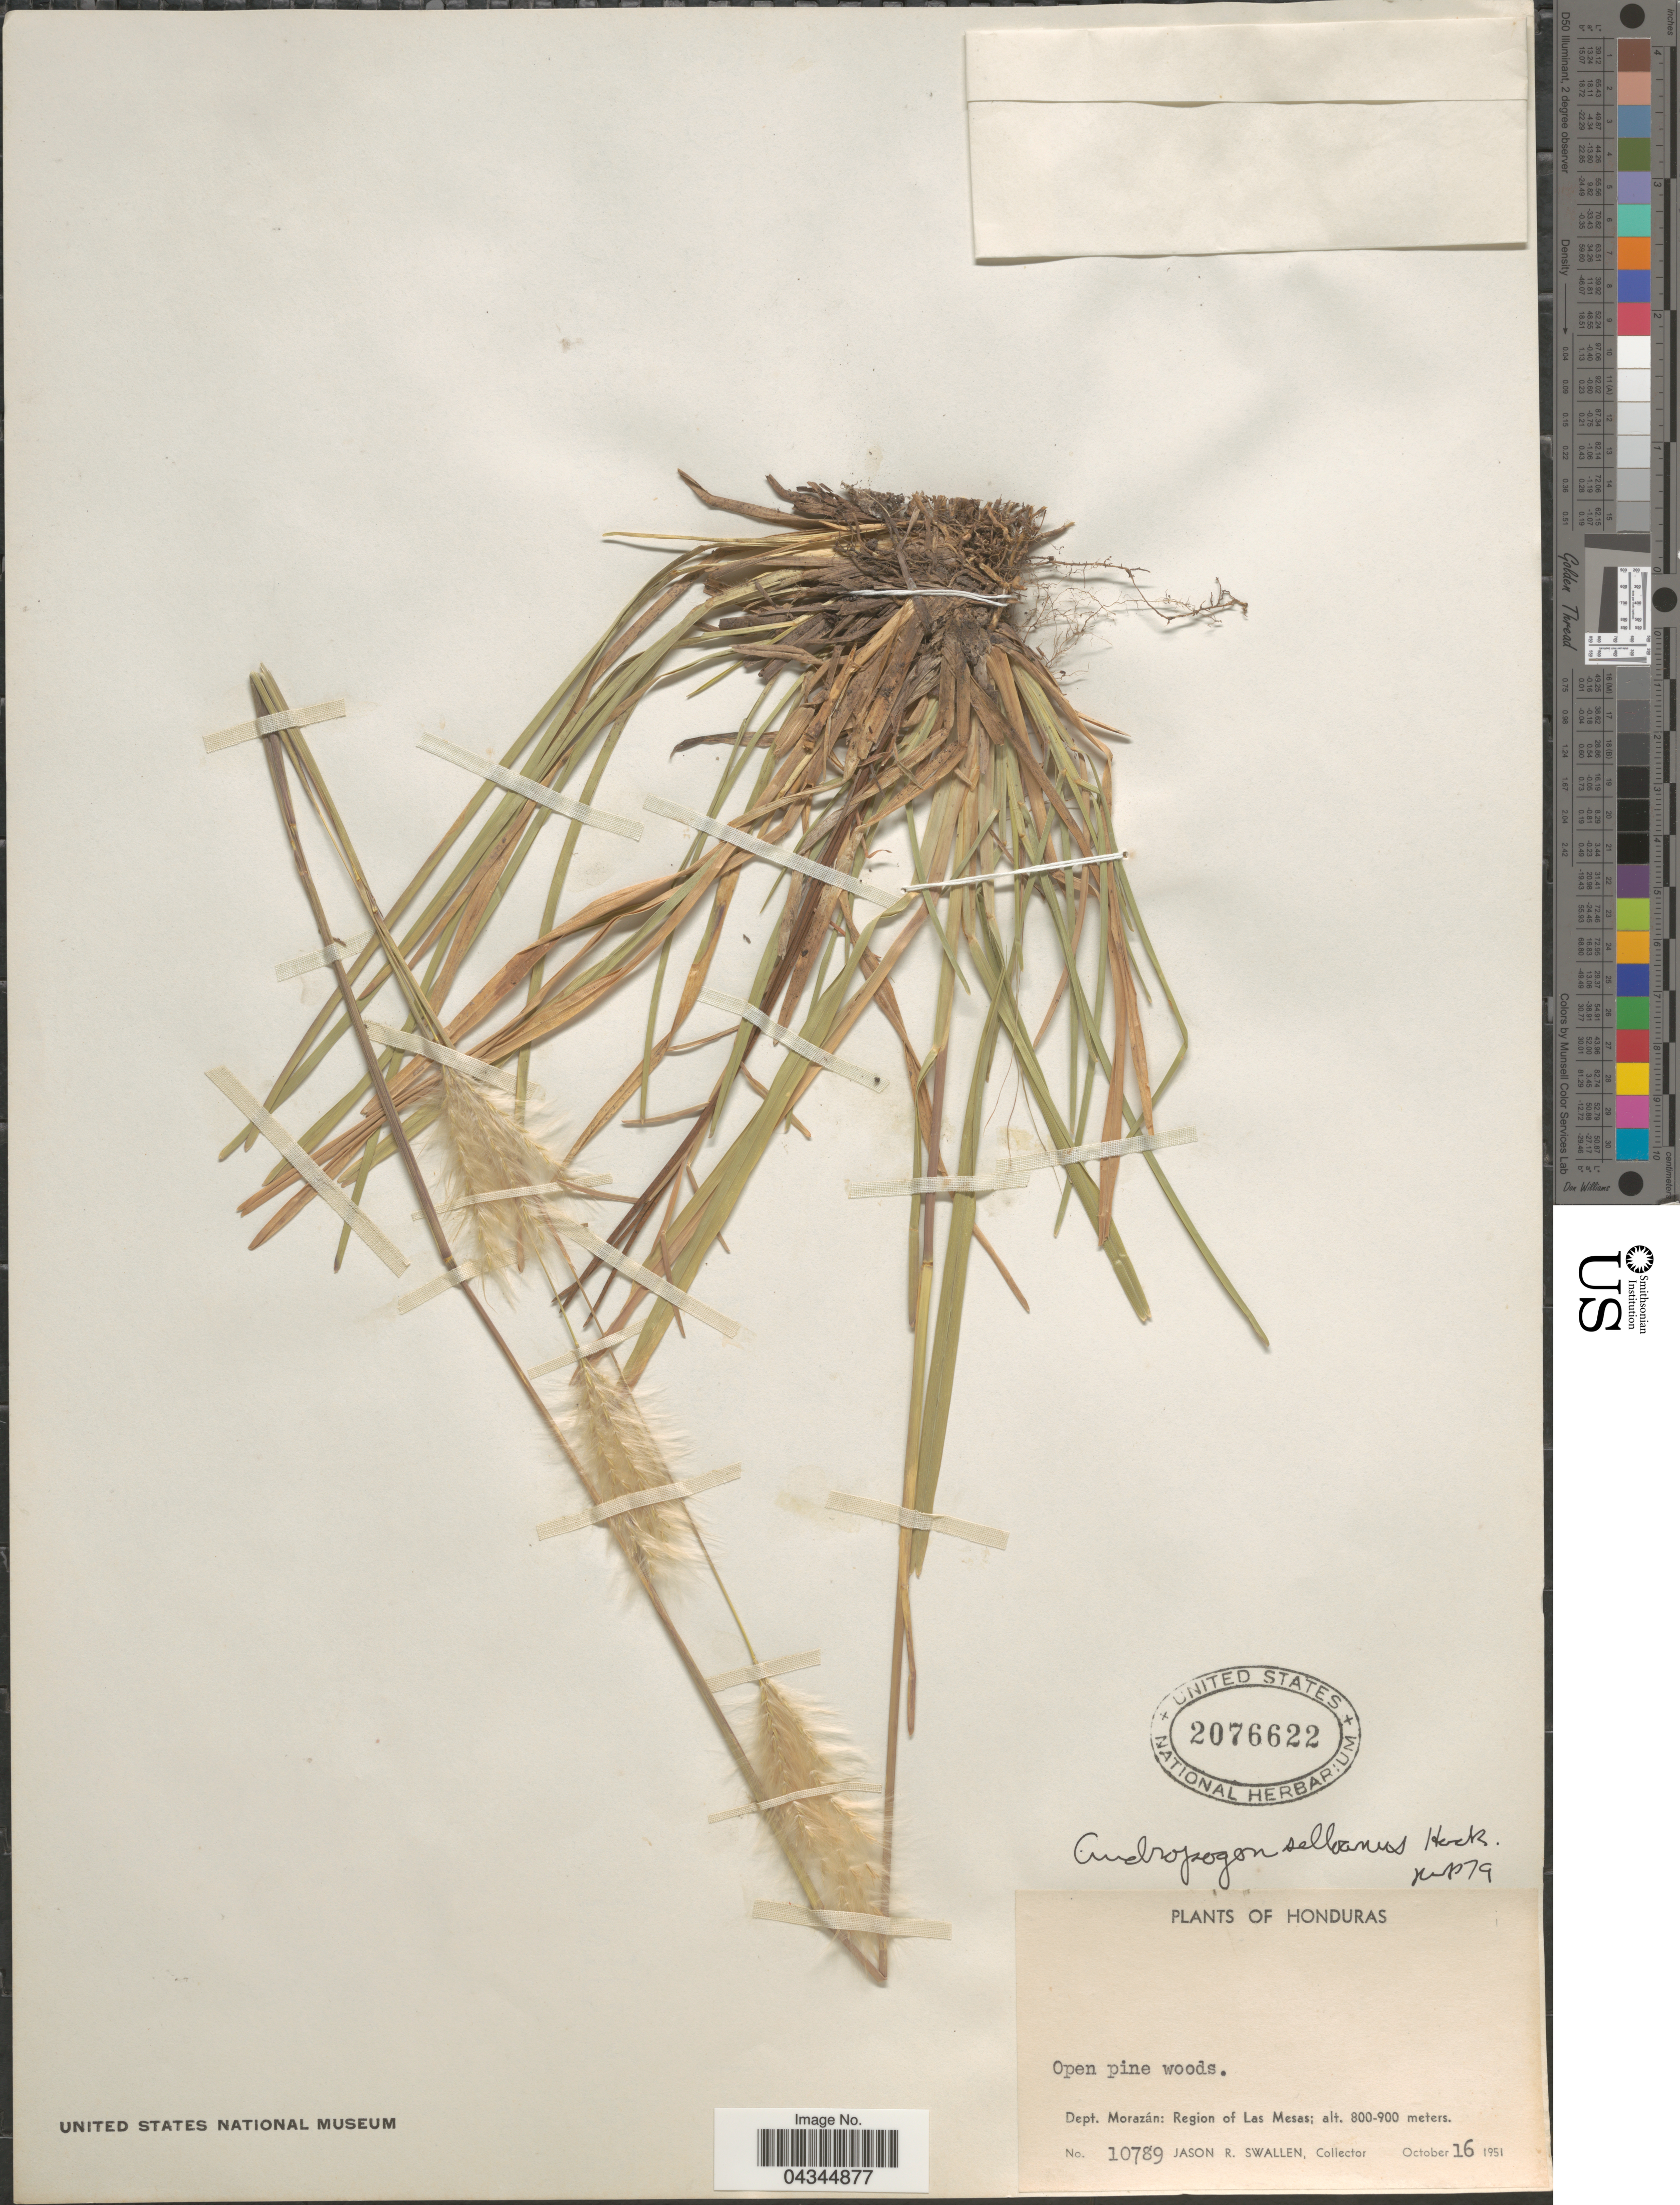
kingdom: Plantae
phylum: Tracheophyta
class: Liliopsida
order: Poales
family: Poaceae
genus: Andropogon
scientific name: Andropogon selloanus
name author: (Hack.) Hack.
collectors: J. R. Swallen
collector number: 10789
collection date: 1951-10-16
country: Honduras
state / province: Fco. Morazán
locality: Dept. Morazán: Region of Las Mesas.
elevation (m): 800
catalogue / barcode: US 2076622